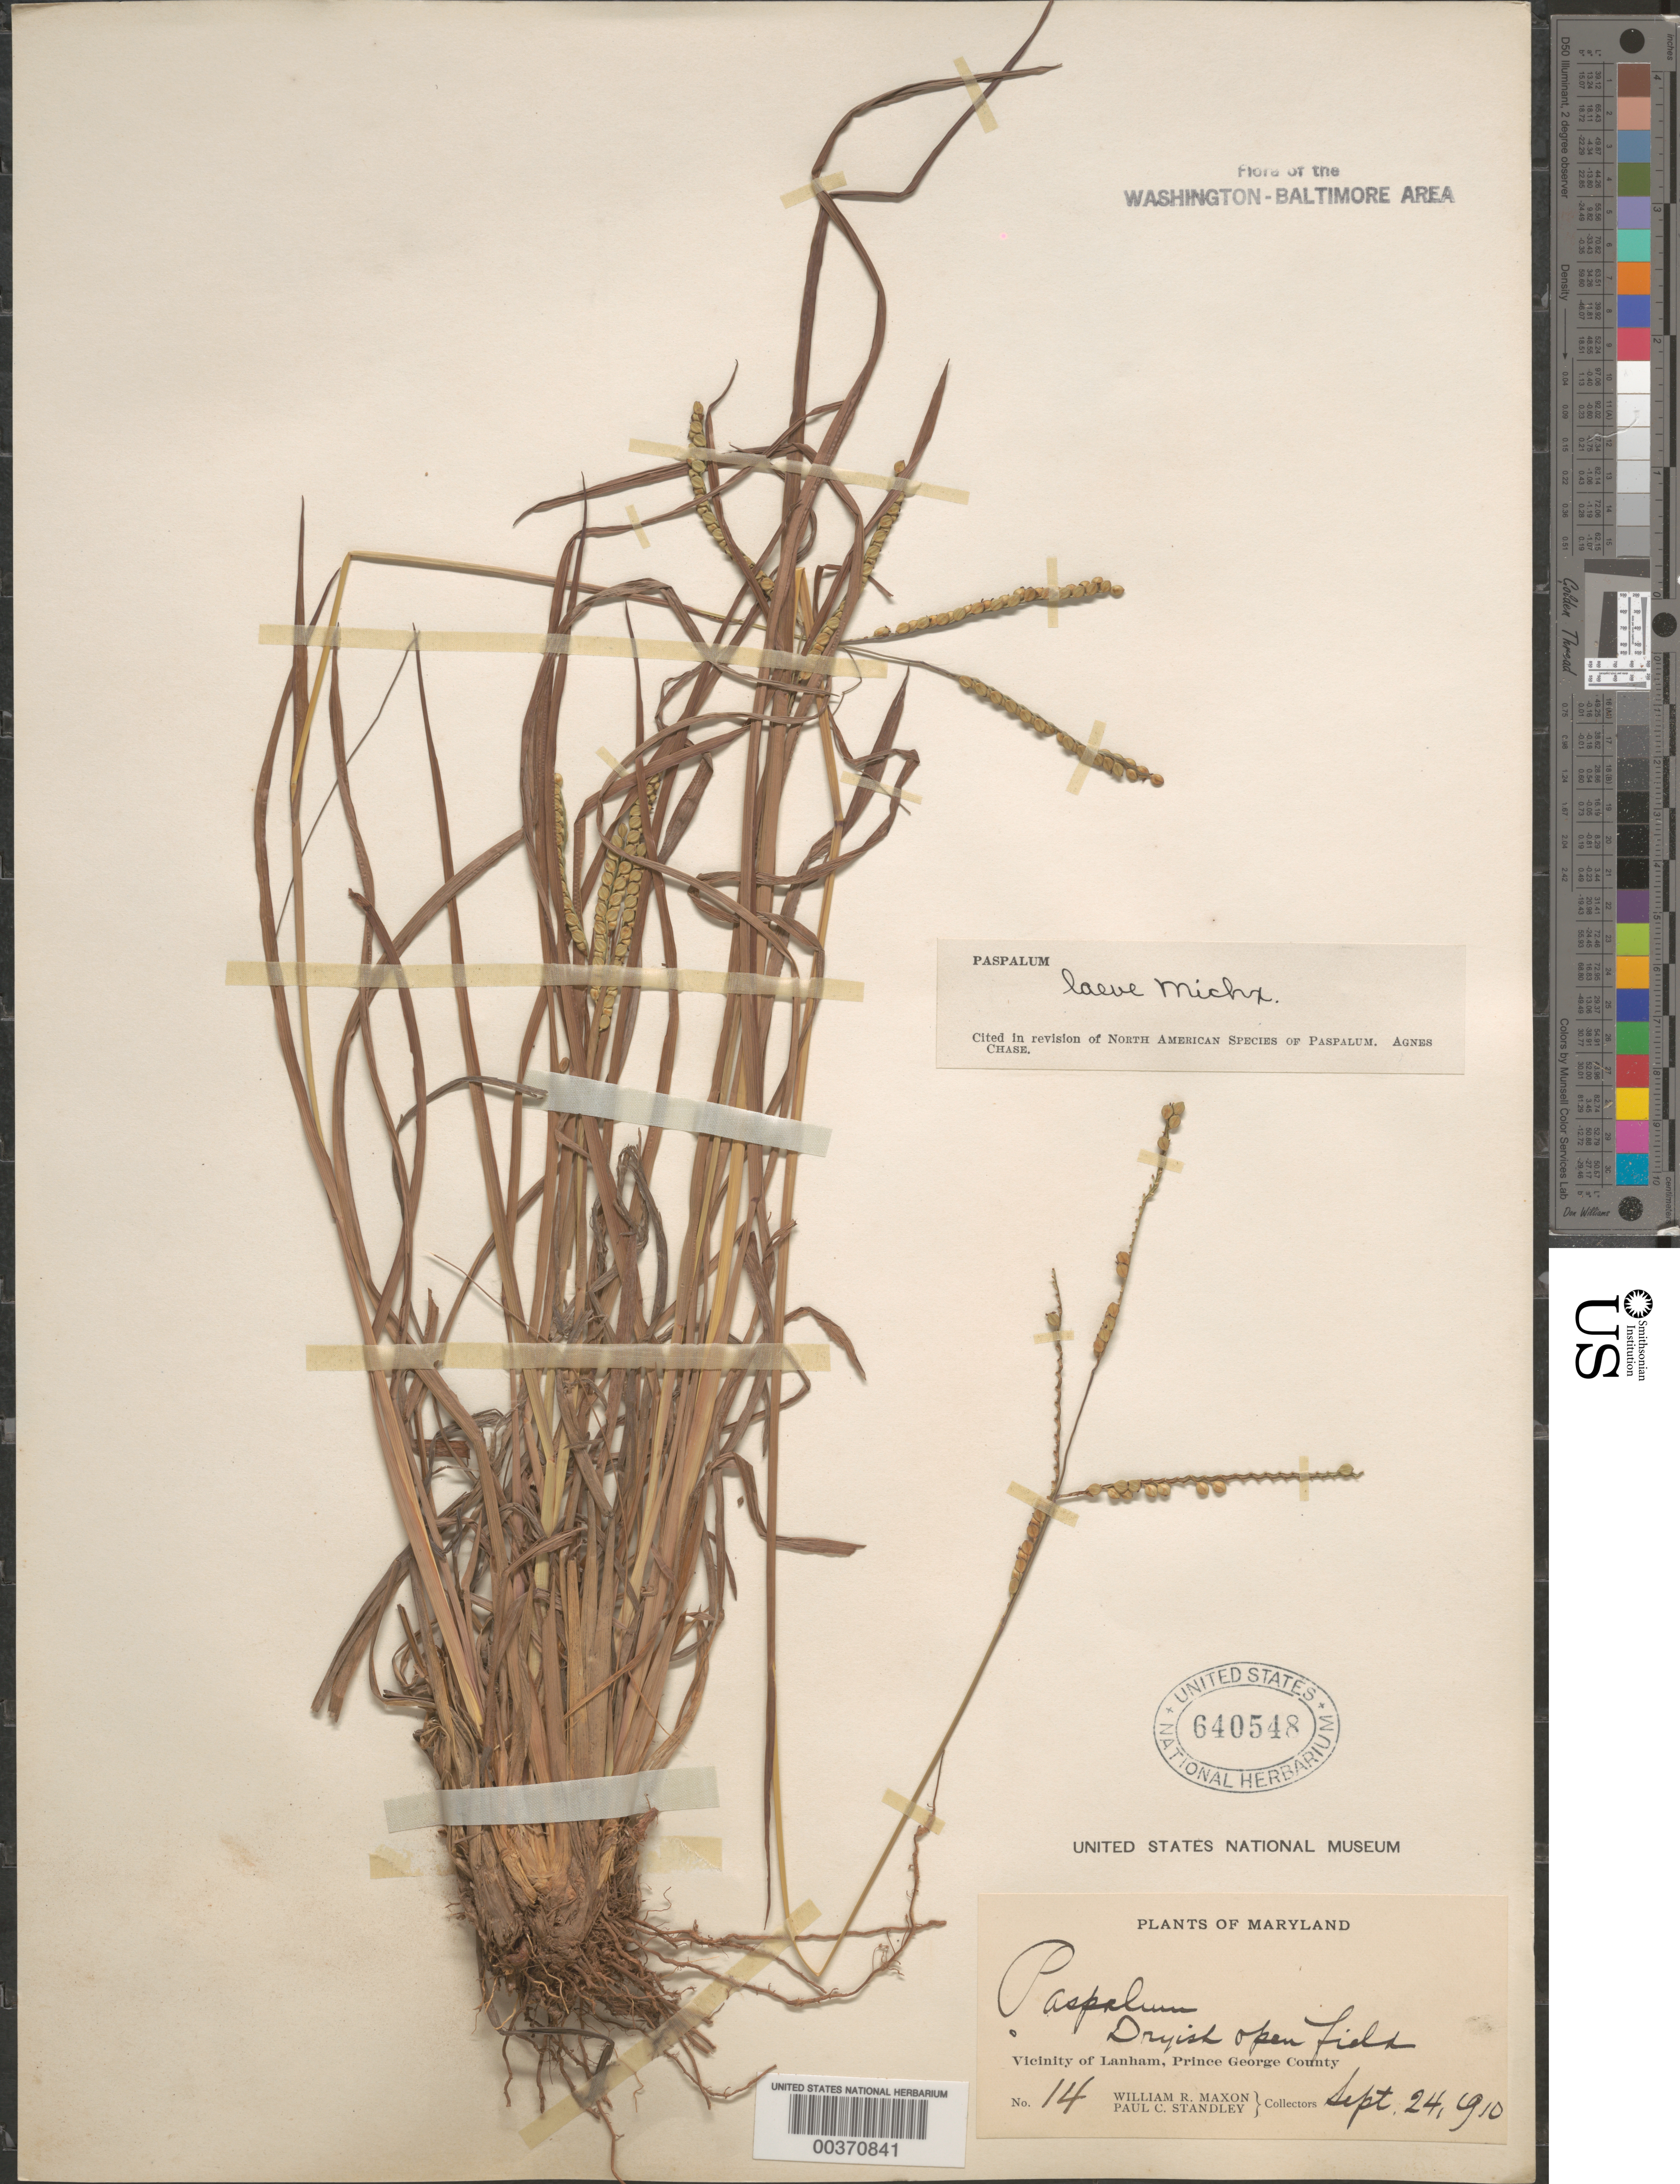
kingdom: Plantae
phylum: Tracheophyta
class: Liliopsida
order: Poales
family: Poaceae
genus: Paspalum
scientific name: Paspalum laeve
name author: Michx.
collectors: W. R. Maxon & P. C. Standley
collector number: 14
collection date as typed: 24 Sep 1910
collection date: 1910-09-24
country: United States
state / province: Maryland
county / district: Prince George's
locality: Lanham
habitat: Dryish open field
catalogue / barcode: US 640548